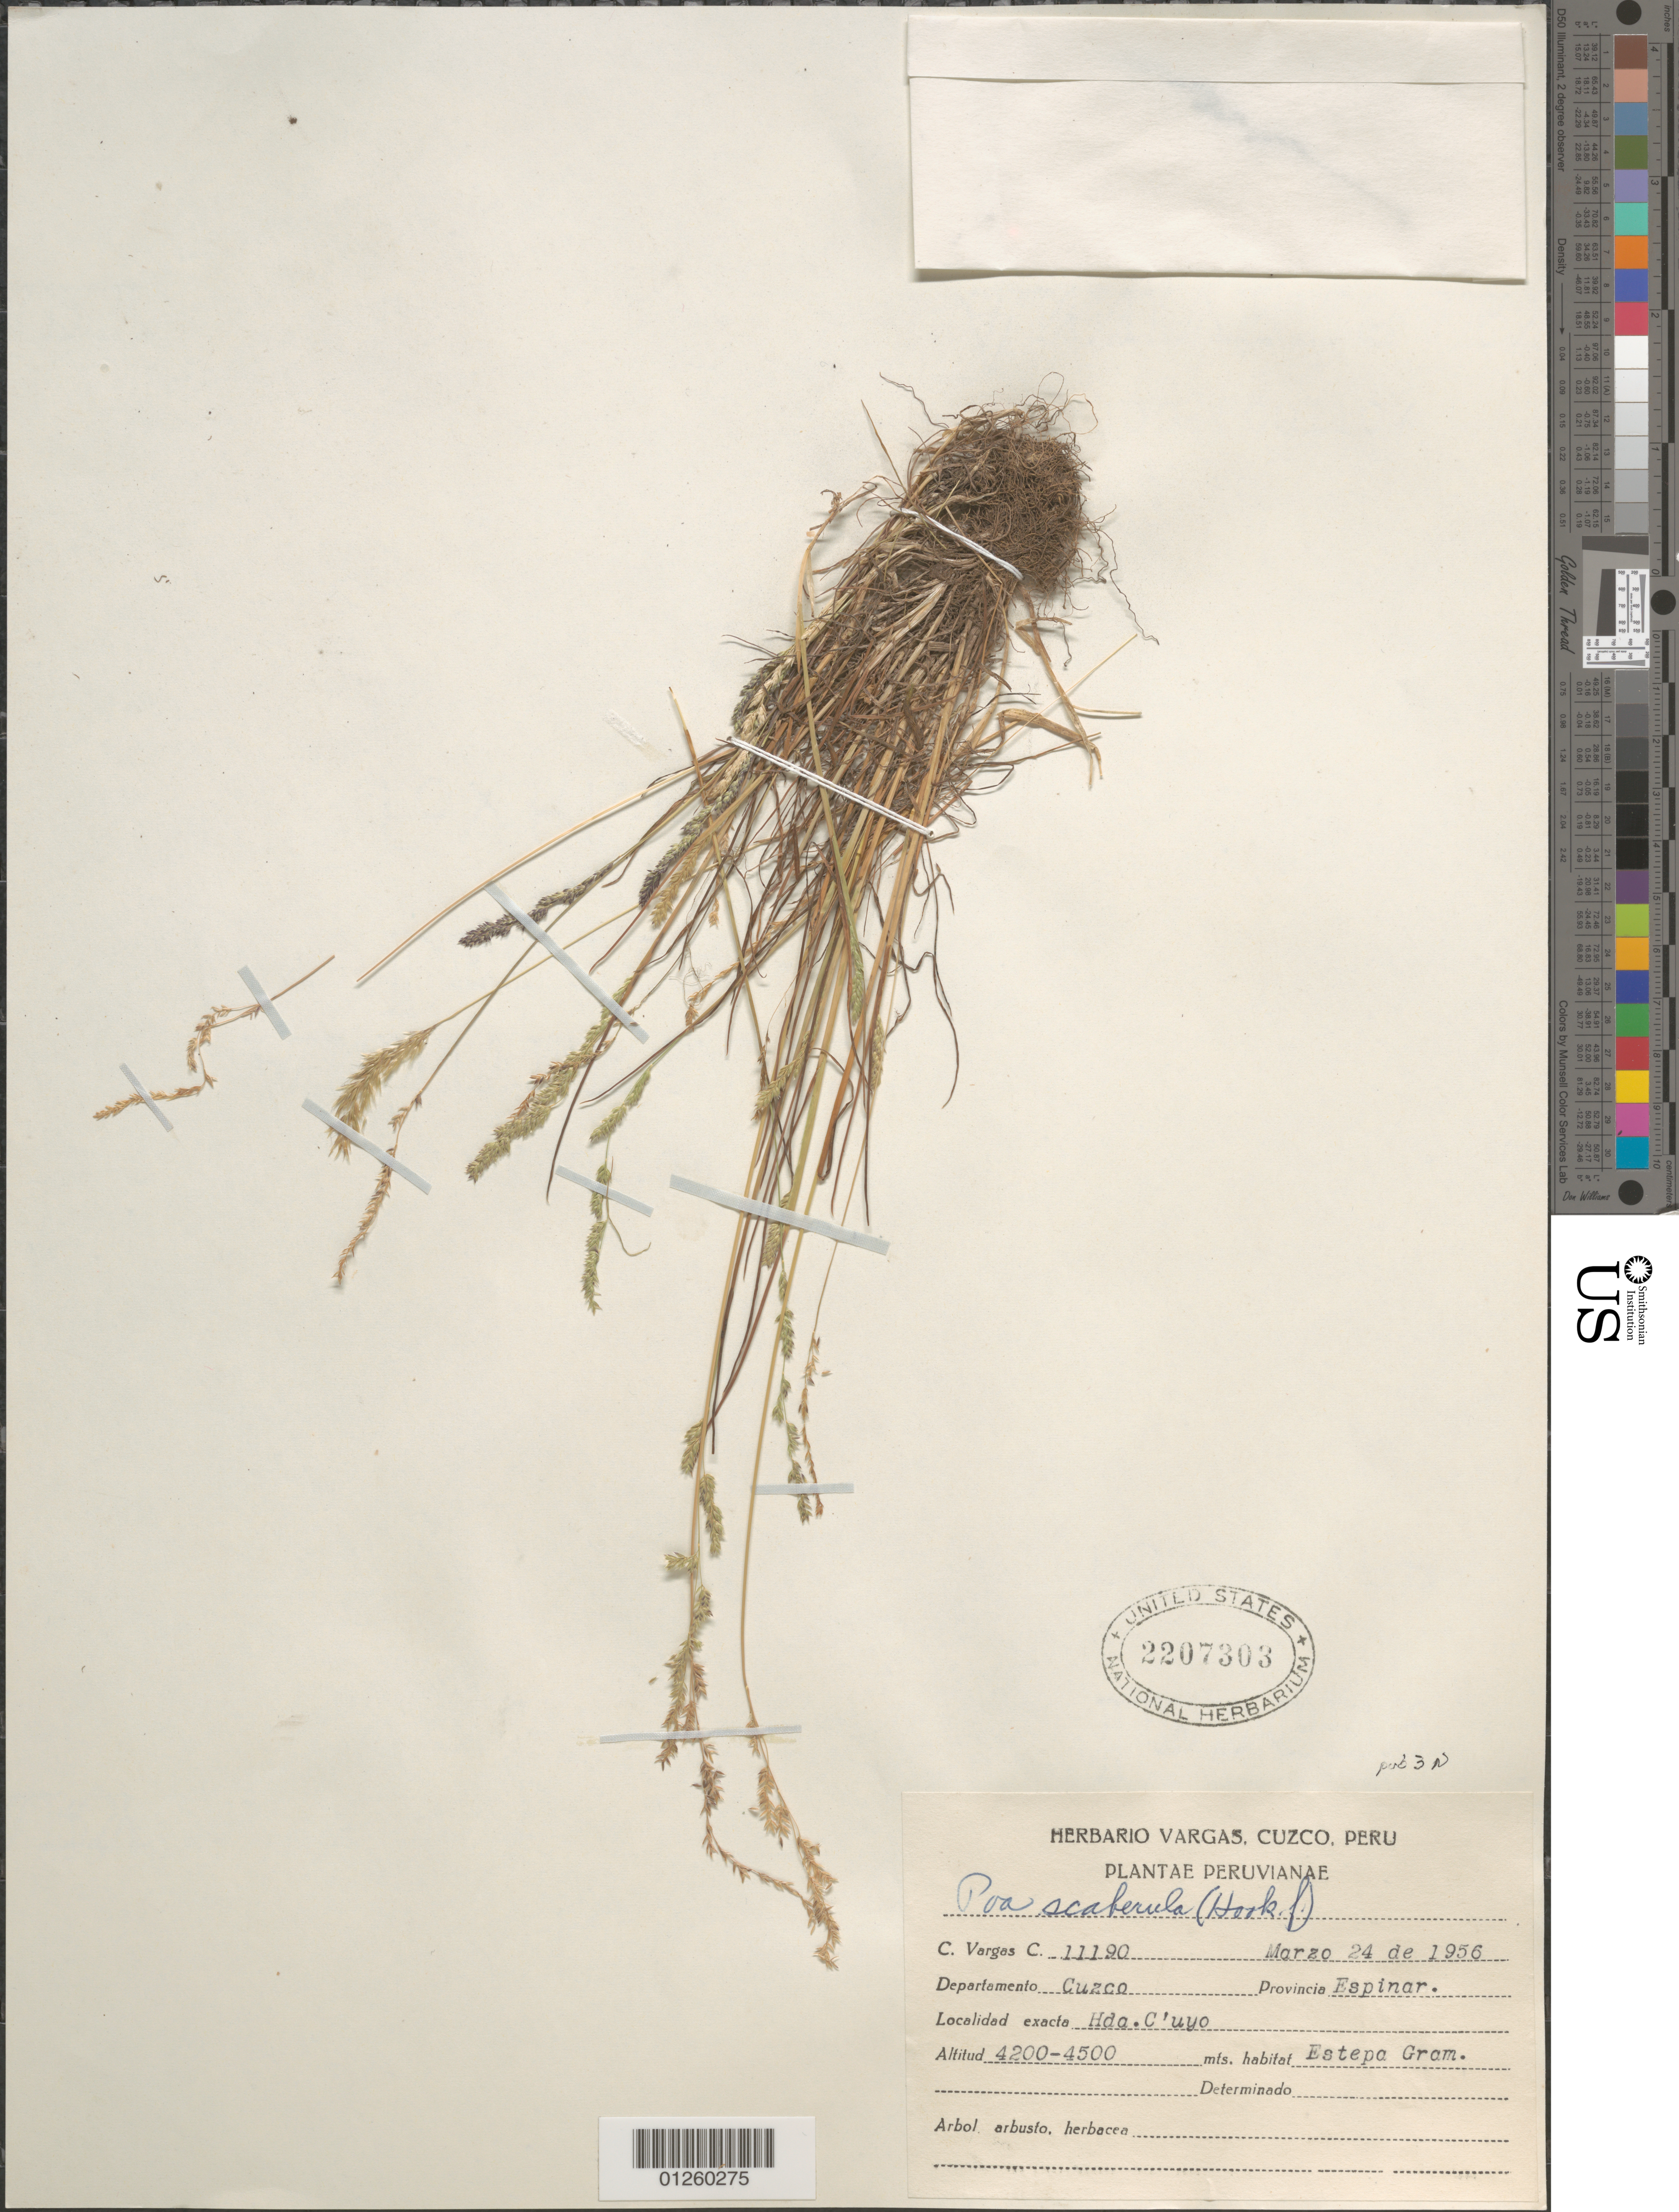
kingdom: Plantae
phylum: Tracheophyta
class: Liliopsida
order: Poales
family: Poaceae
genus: Poa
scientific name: Poa scaberula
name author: Hook. f.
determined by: Soreng, Robert J., Research Associate (BOT), Smithsonian Institution - National Museum of Natural History (UNITED STATES)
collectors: C. Vargas C.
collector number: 11190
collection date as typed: Marzo 24 de 1956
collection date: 1956-03-24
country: Peru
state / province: Cusco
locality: Cuzco, Espinar, Hda.C'uyo.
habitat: Estepa gram.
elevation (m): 4200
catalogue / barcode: US 2207303